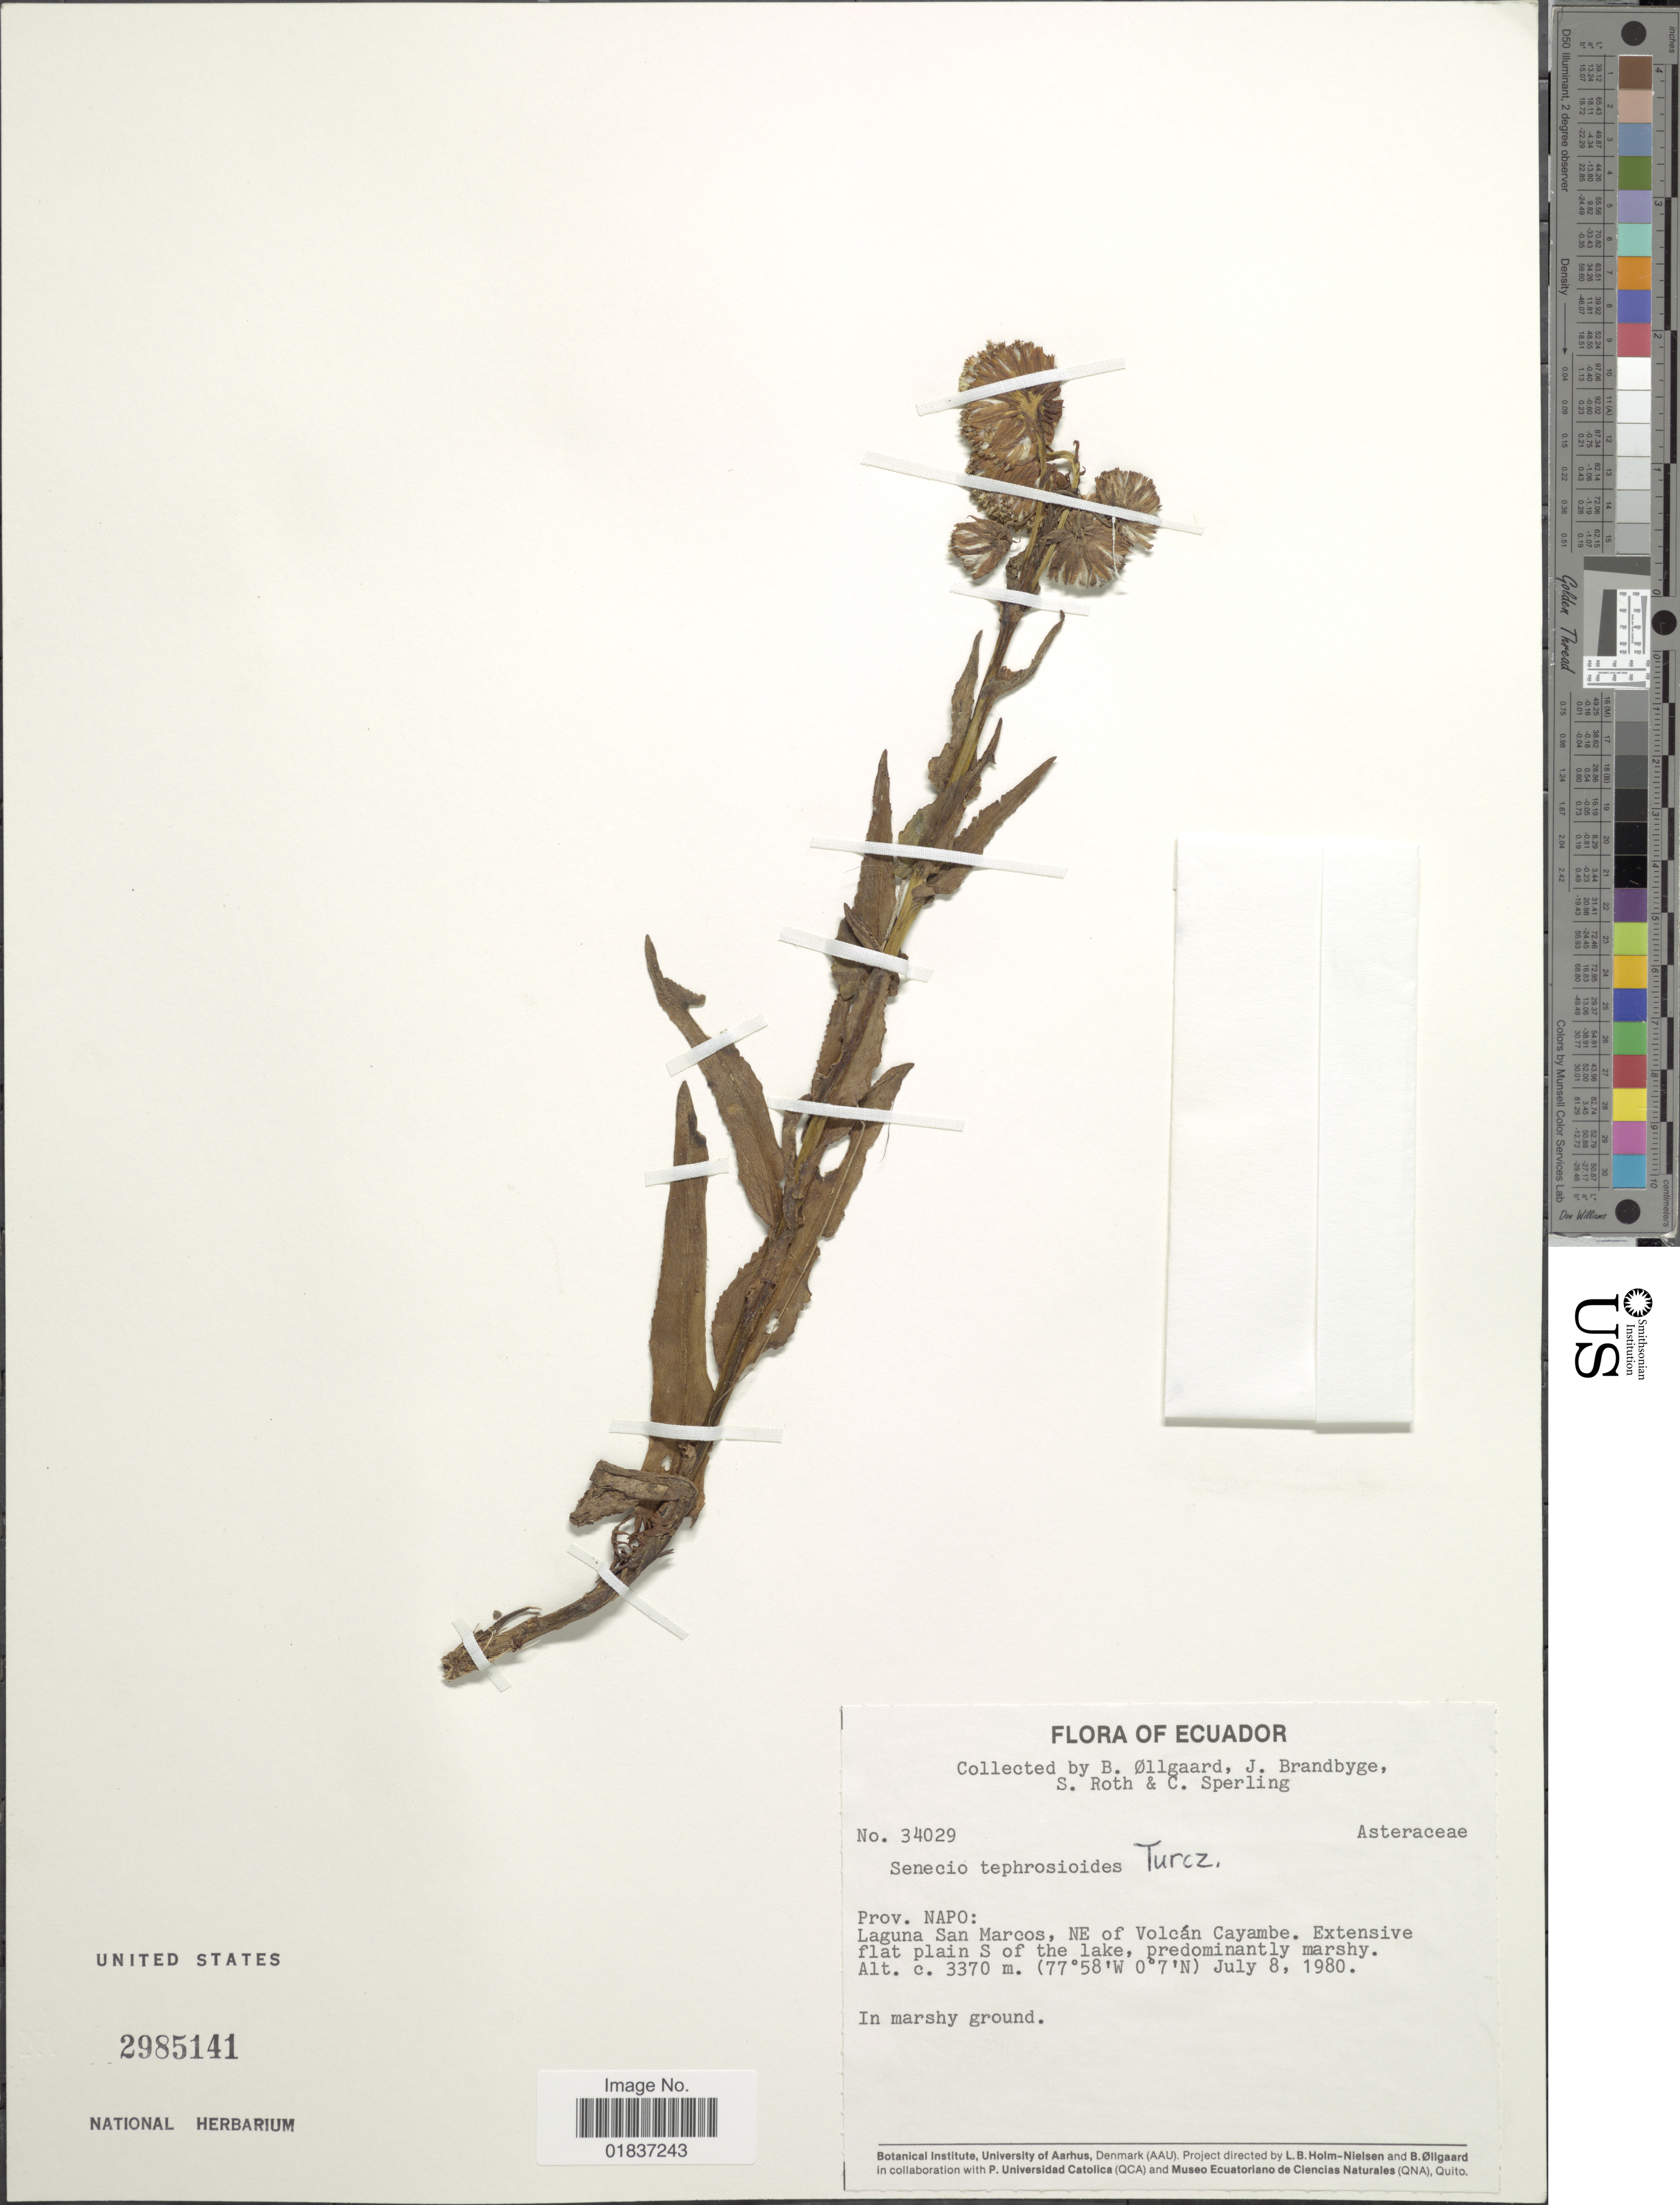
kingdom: Plantae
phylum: Tracheophyta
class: Magnoliopsida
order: Asterales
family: Asteraceae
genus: Senecio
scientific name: Senecio tephrosioides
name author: Turcz.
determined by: Salomon, Luciana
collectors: B. Øllgaard, J. Brandbyge, S. Roth & C. Sperling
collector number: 34029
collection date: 1980-07-08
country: Ecuador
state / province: Napo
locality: Prov. Napo: Laguna San Marcos, NE of Volcan Cayambe. Extensive flat plain S of the lake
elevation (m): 3370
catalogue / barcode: US 2985141